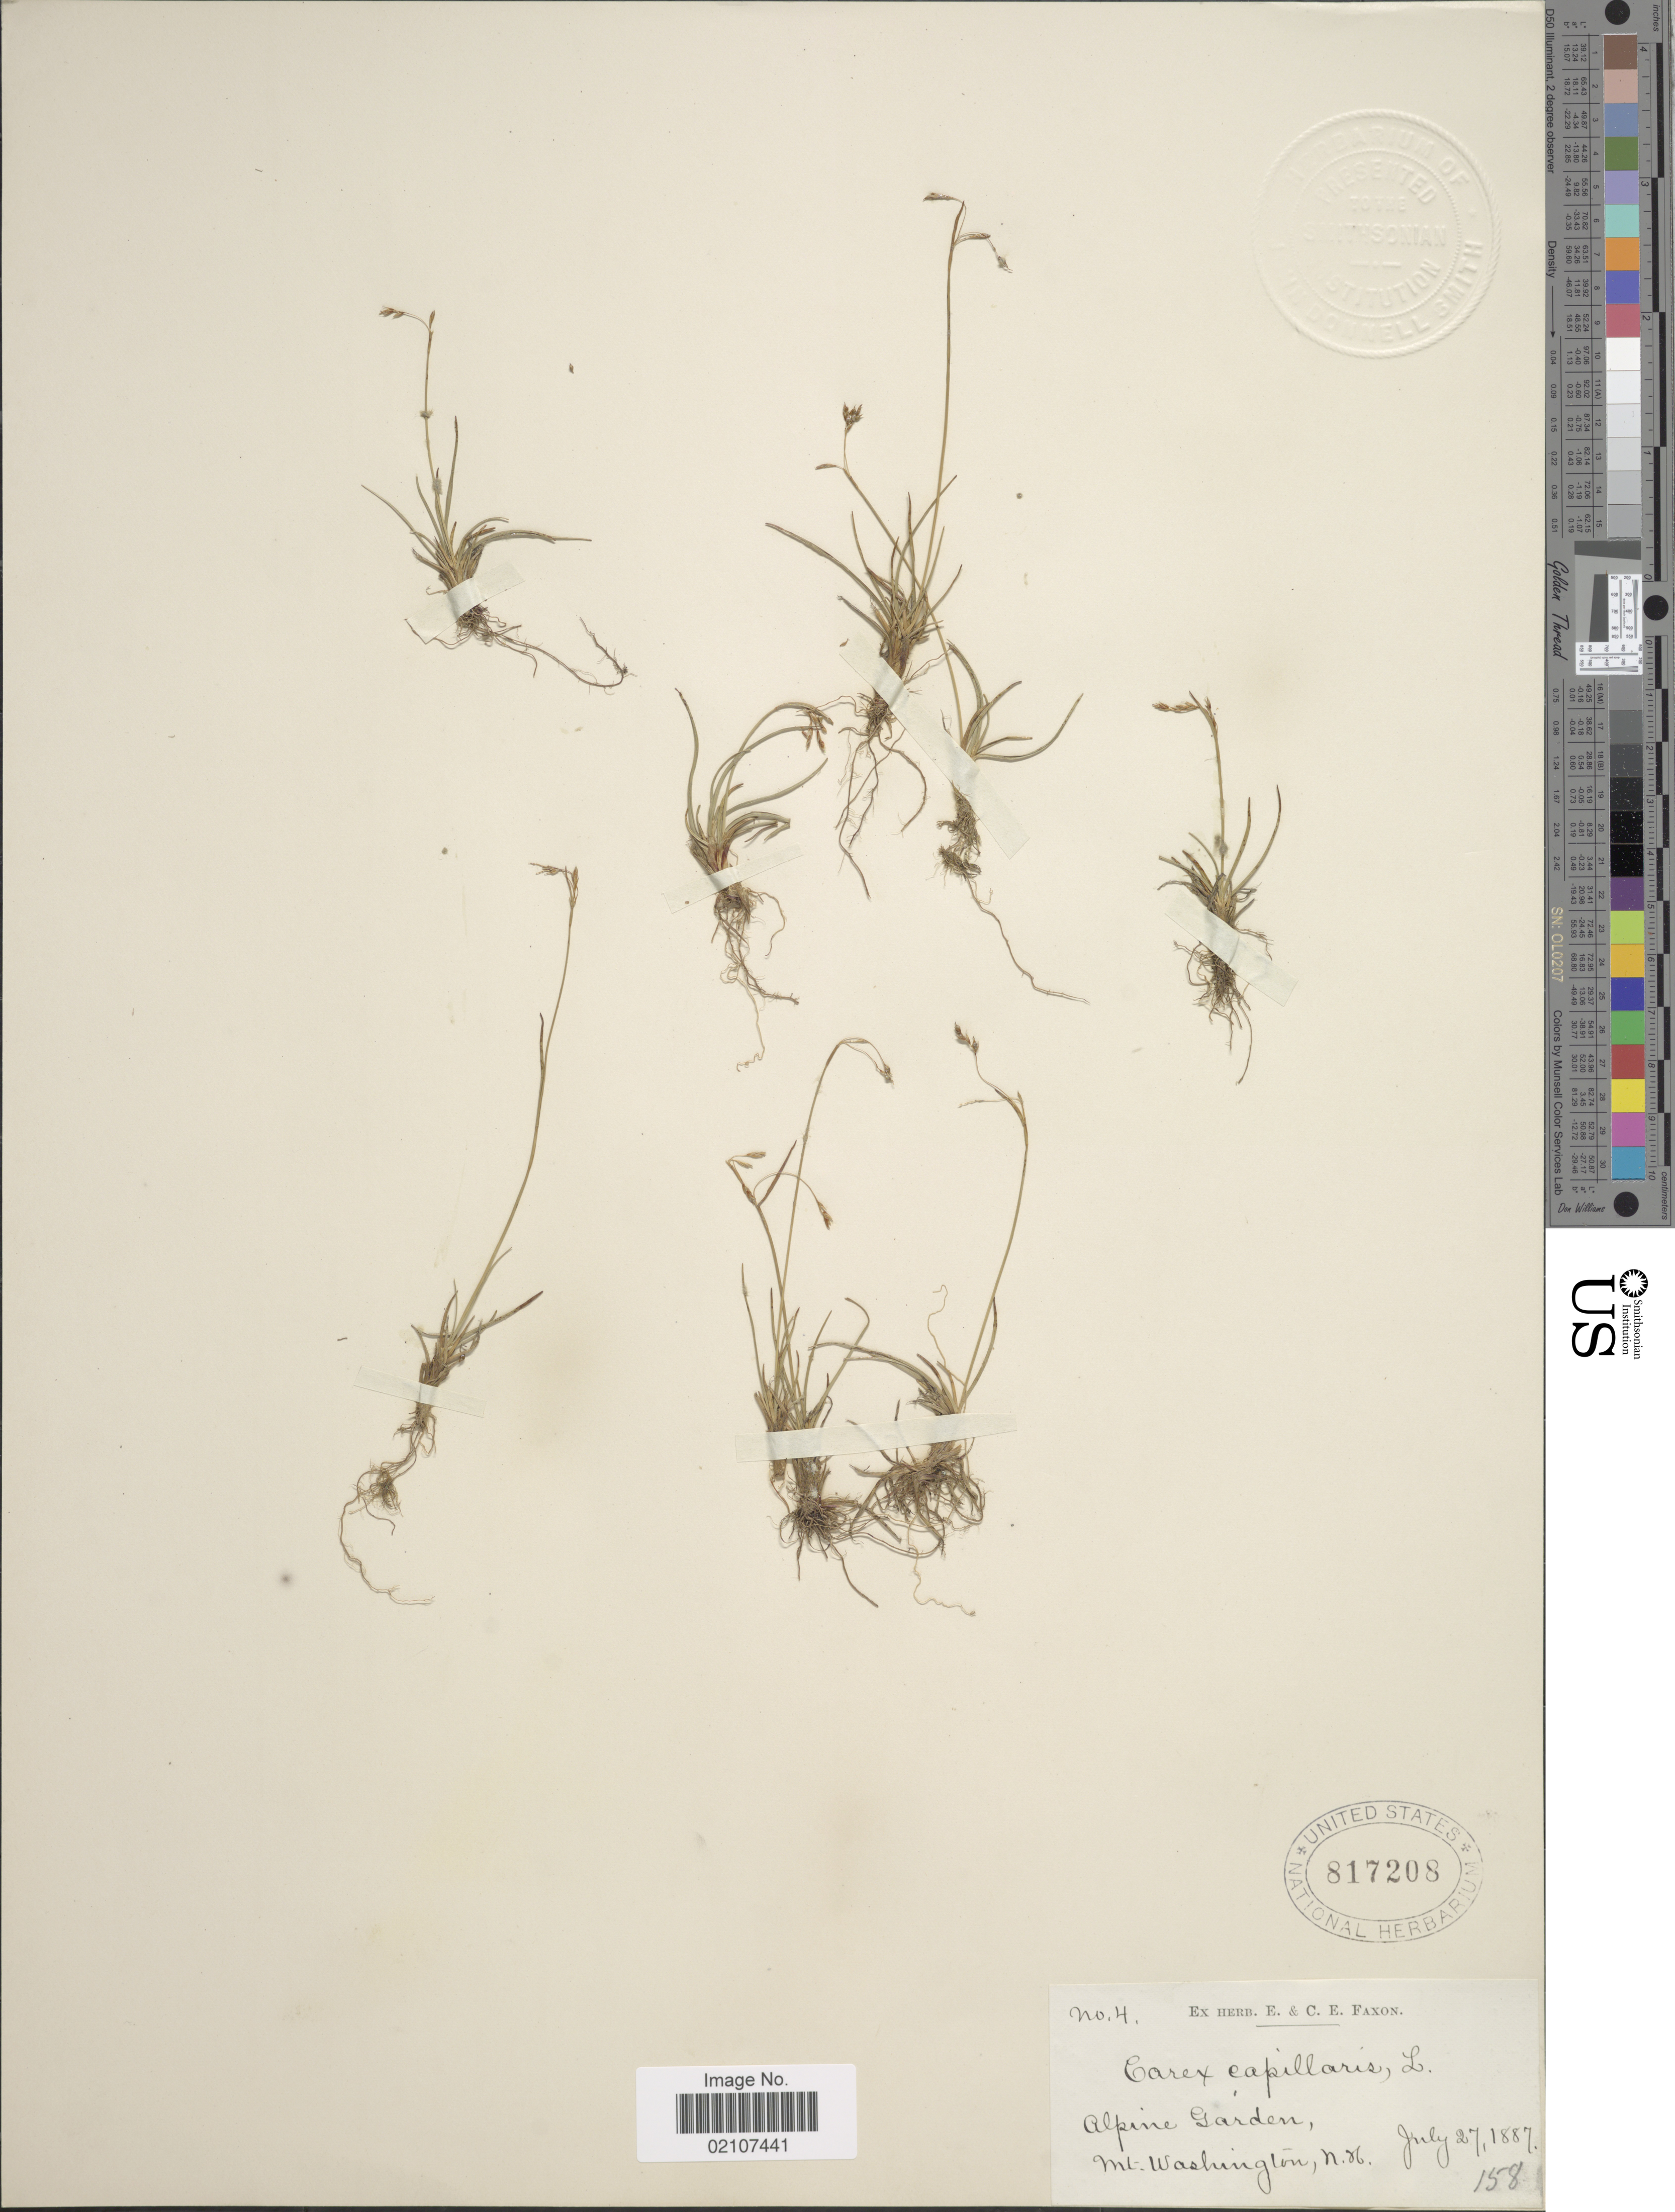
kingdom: Plantae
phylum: Tracheophyta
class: Liliopsida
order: Poales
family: Cyperaceae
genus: Carex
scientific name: Carex capillaris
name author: L.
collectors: ex herb. E. & C.E. Faxon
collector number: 4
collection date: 1887-07-27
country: United States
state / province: New Hampshire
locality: Alpine Garden, Mt Washington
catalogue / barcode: US 817208